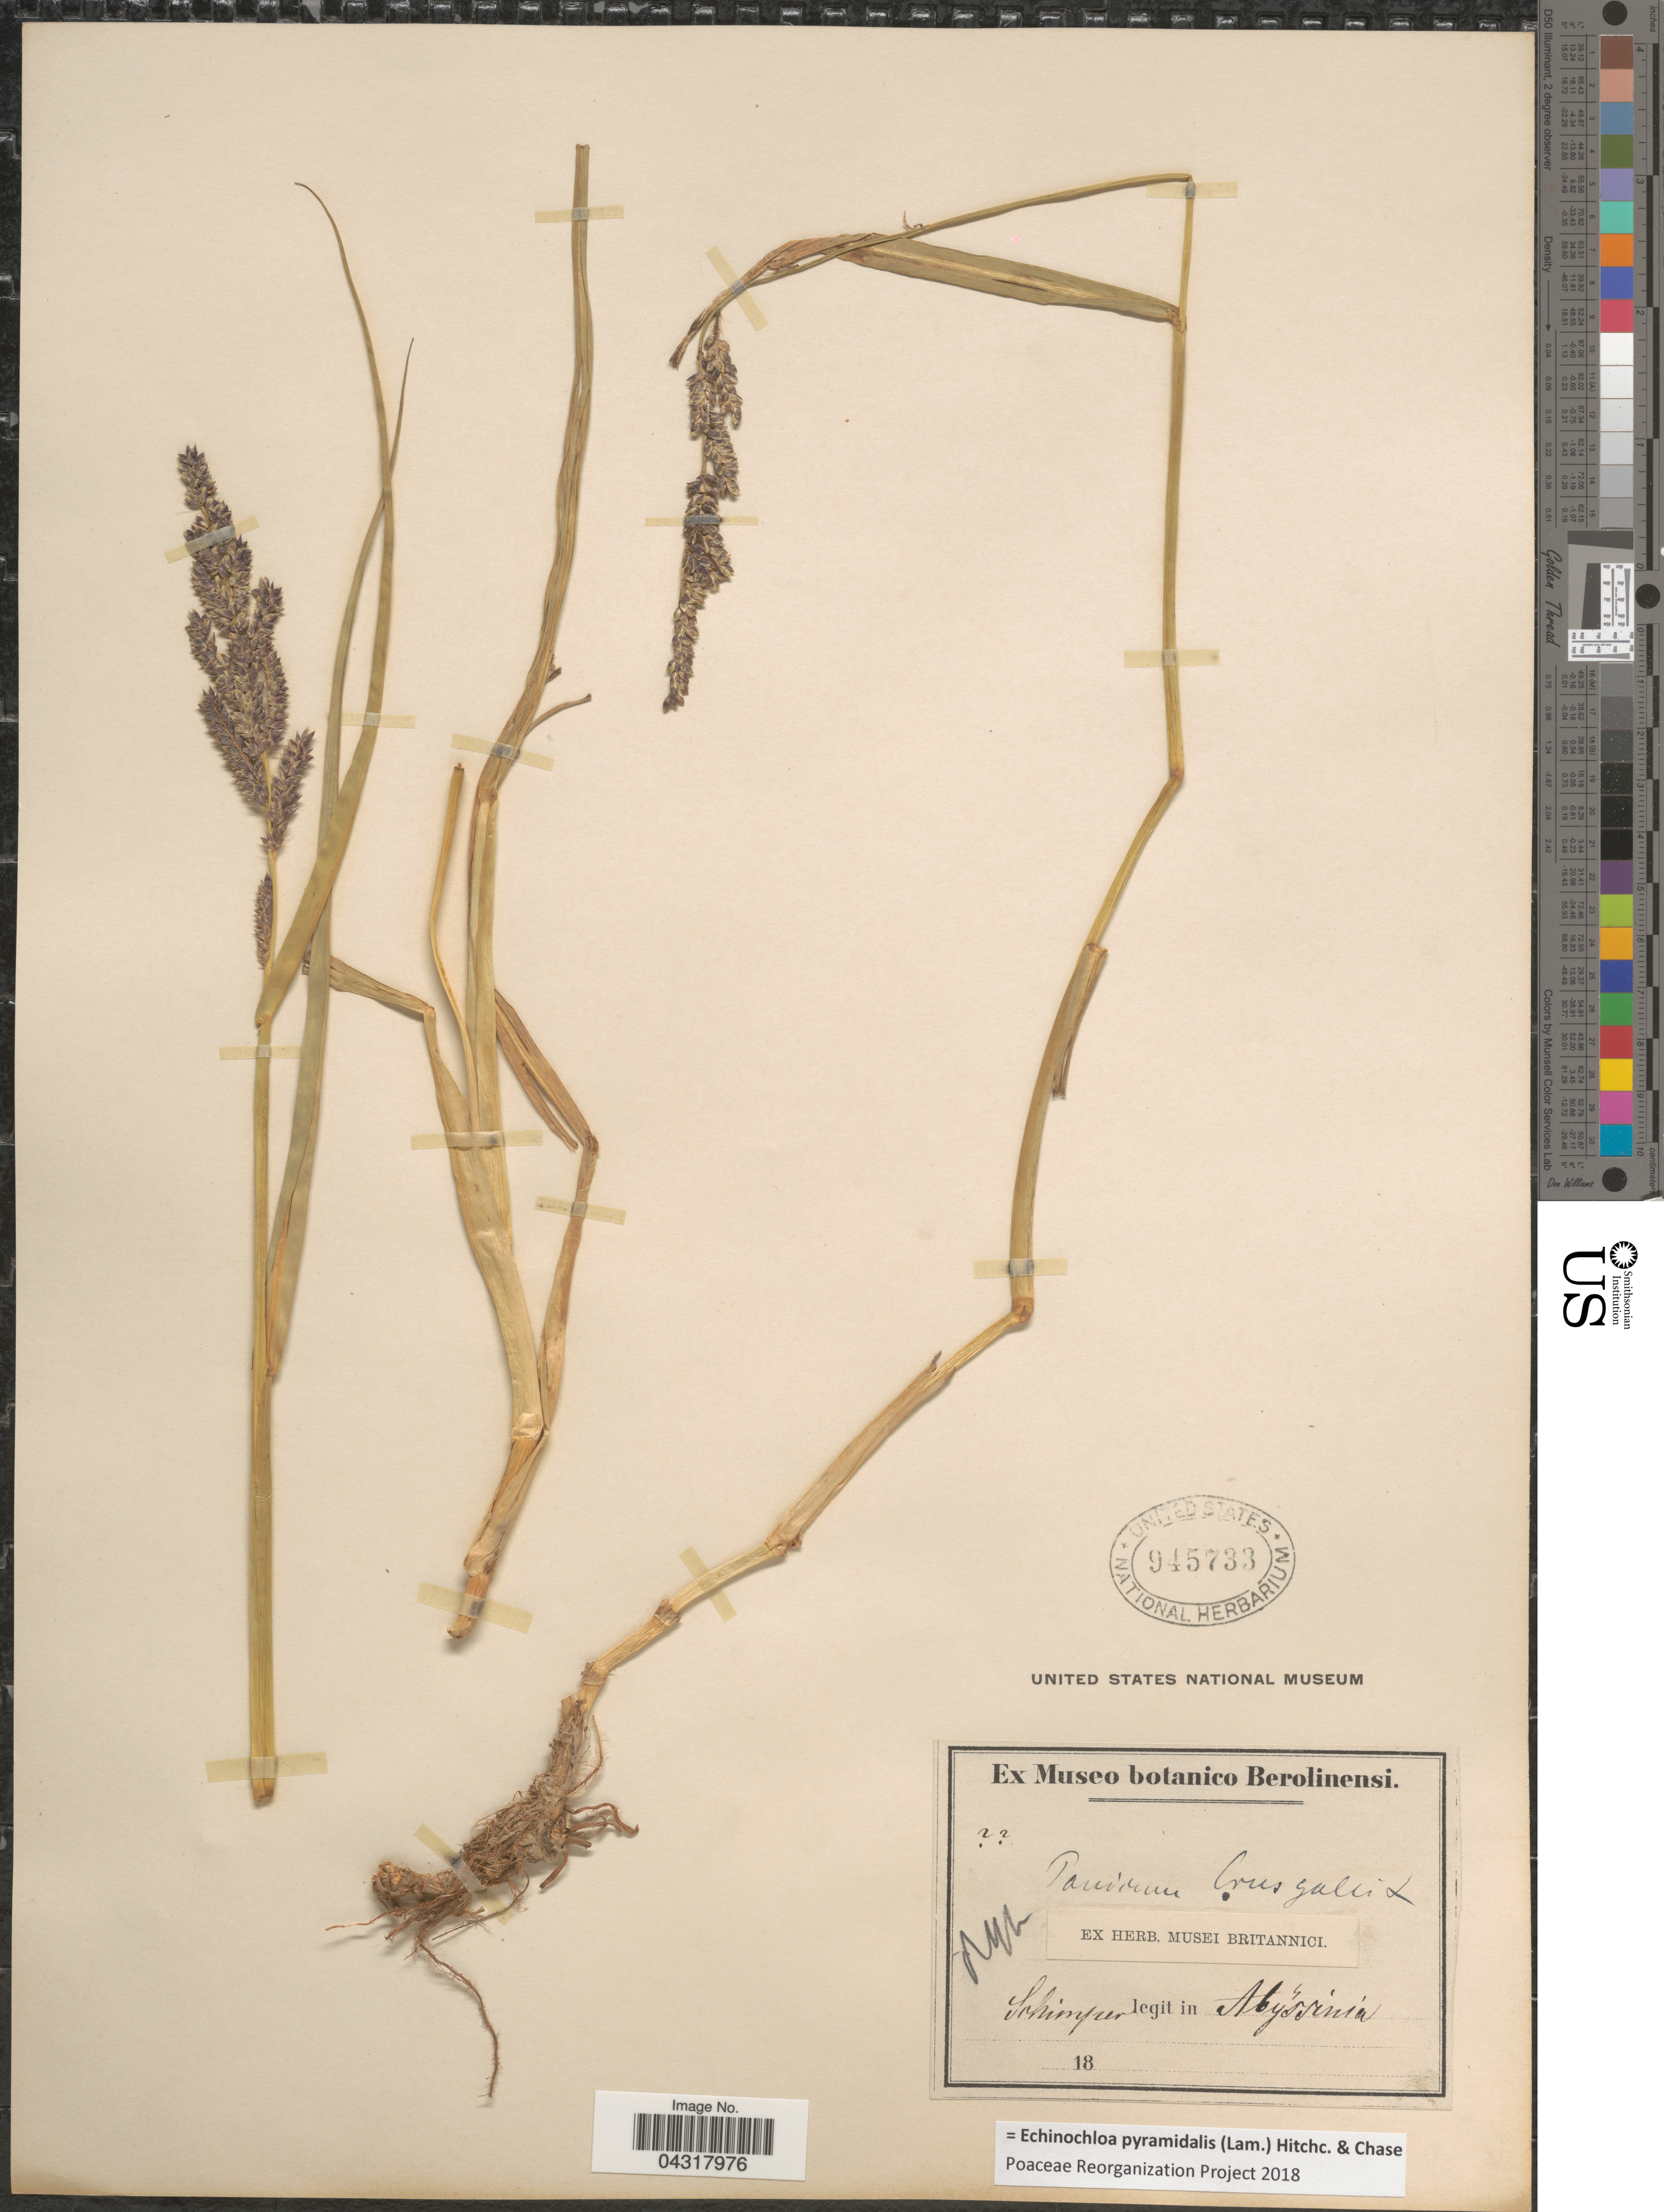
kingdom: Plantae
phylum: Tracheophyta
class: Liliopsida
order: Poales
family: Poaceae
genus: Echinochloa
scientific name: Echinochloa pyramidalis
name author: (Lam.) Hitchc. & Chase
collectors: -. Schimper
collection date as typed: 18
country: Ethiopia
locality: Abyssinia.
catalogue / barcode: US 945733